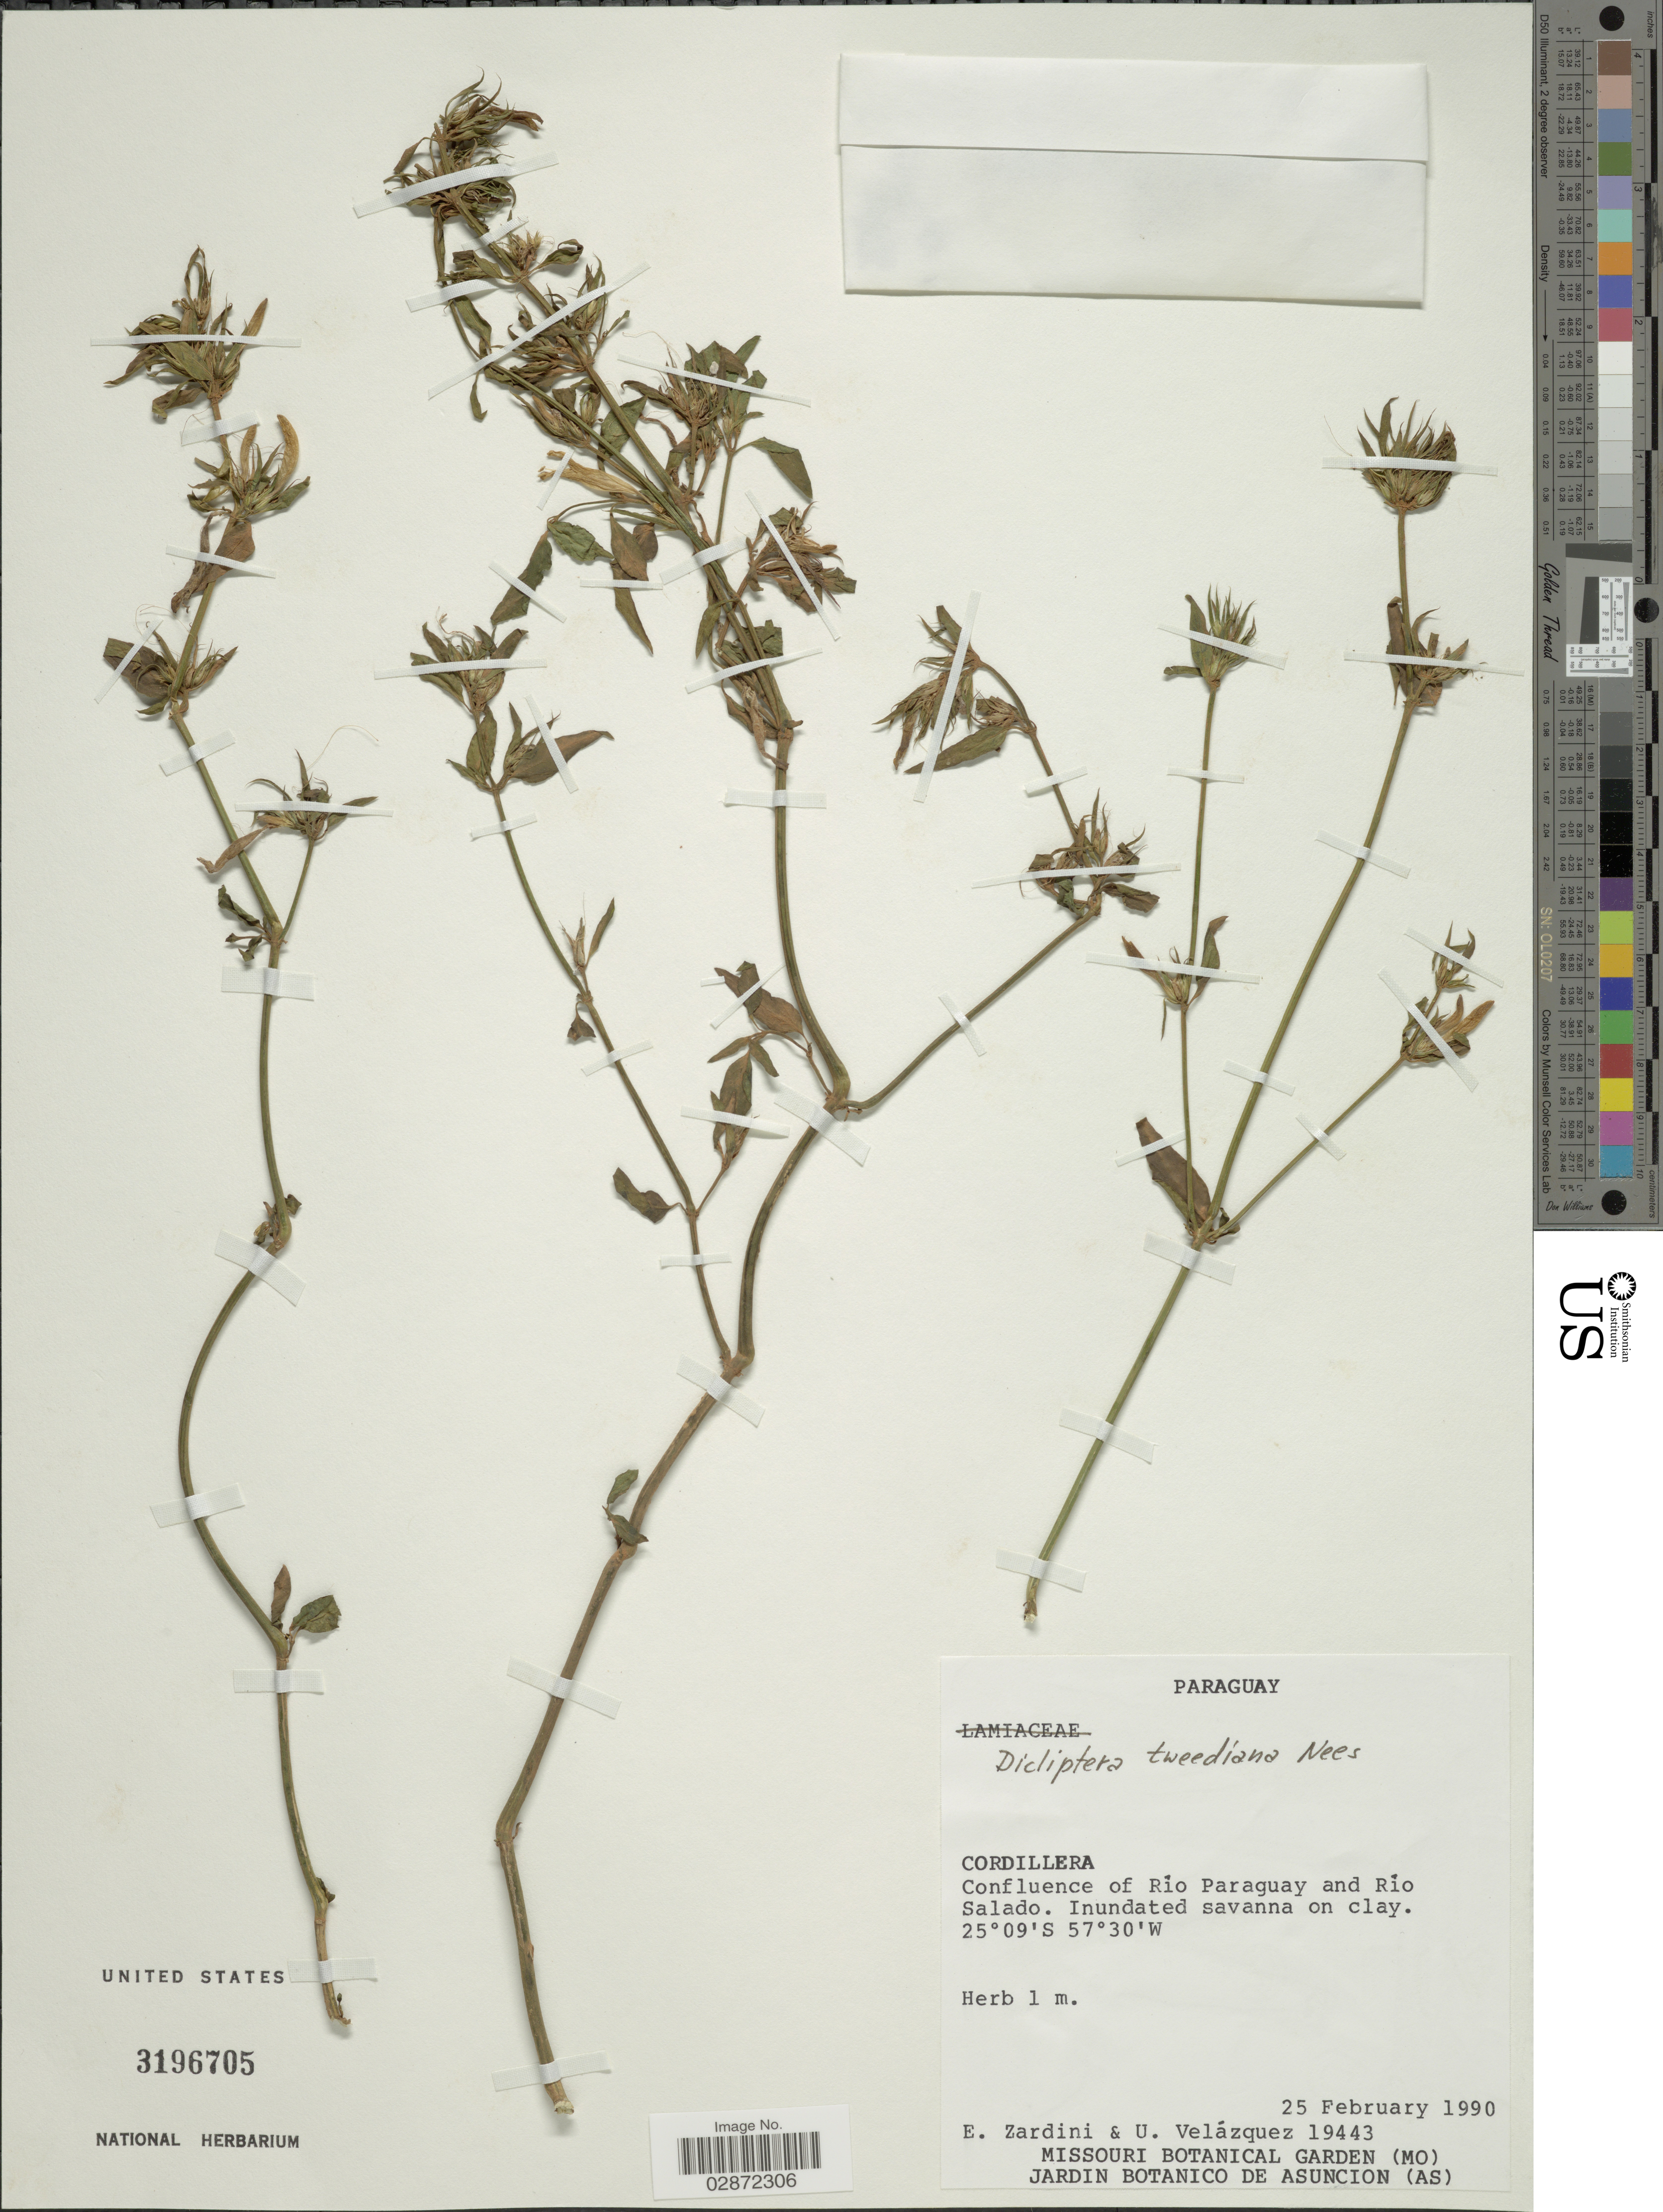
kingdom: Plantae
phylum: Tracheophyta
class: Magnoliopsida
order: Lamiales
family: Acanthaceae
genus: Dicliptera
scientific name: Dicliptera squarrosa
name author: Nees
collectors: E. Zardini & U. Velázquez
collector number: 19443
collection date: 1990-02-25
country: Paraguay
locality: Cordillera. Confluence of Río Paraguay and Río Salado.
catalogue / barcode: US 3196705